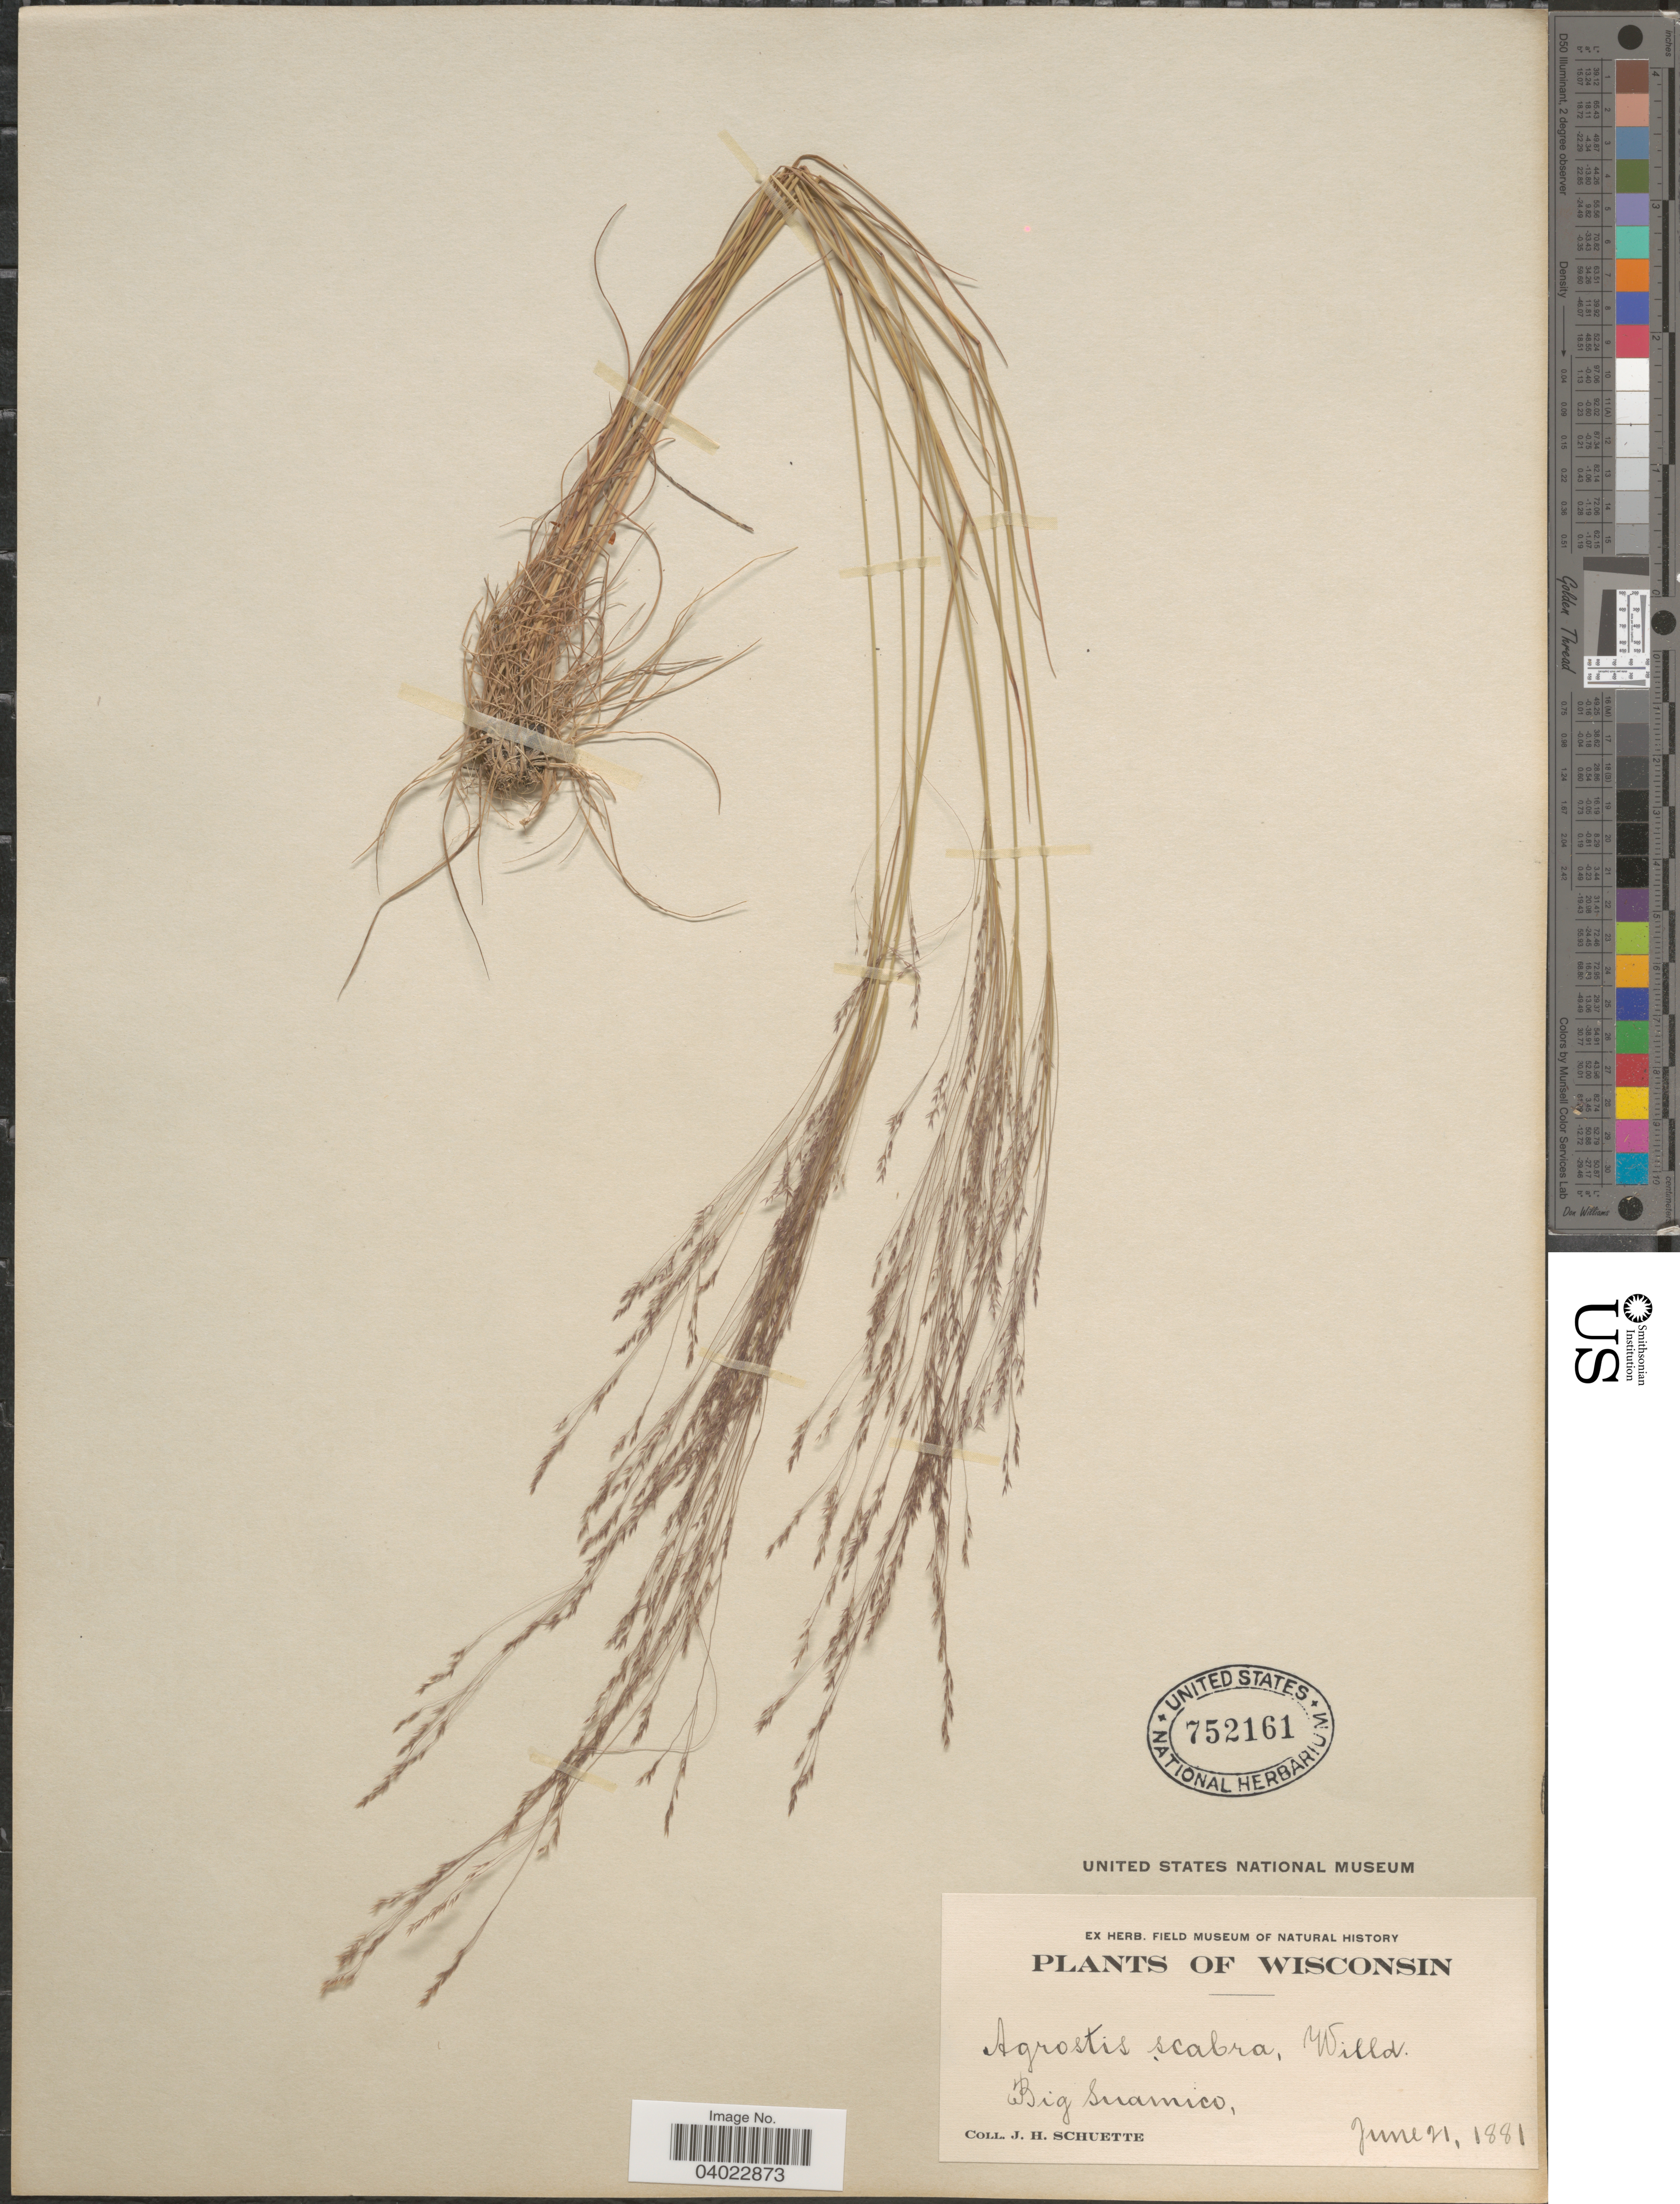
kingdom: Plantae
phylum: Tracheophyta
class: Liliopsida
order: Poales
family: Poaceae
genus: Agrostis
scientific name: Agrostis scabra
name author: Willd.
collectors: J. H. Schuette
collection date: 1881-06-21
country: United States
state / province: Wisconsin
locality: Big Suamico.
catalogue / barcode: US 752161